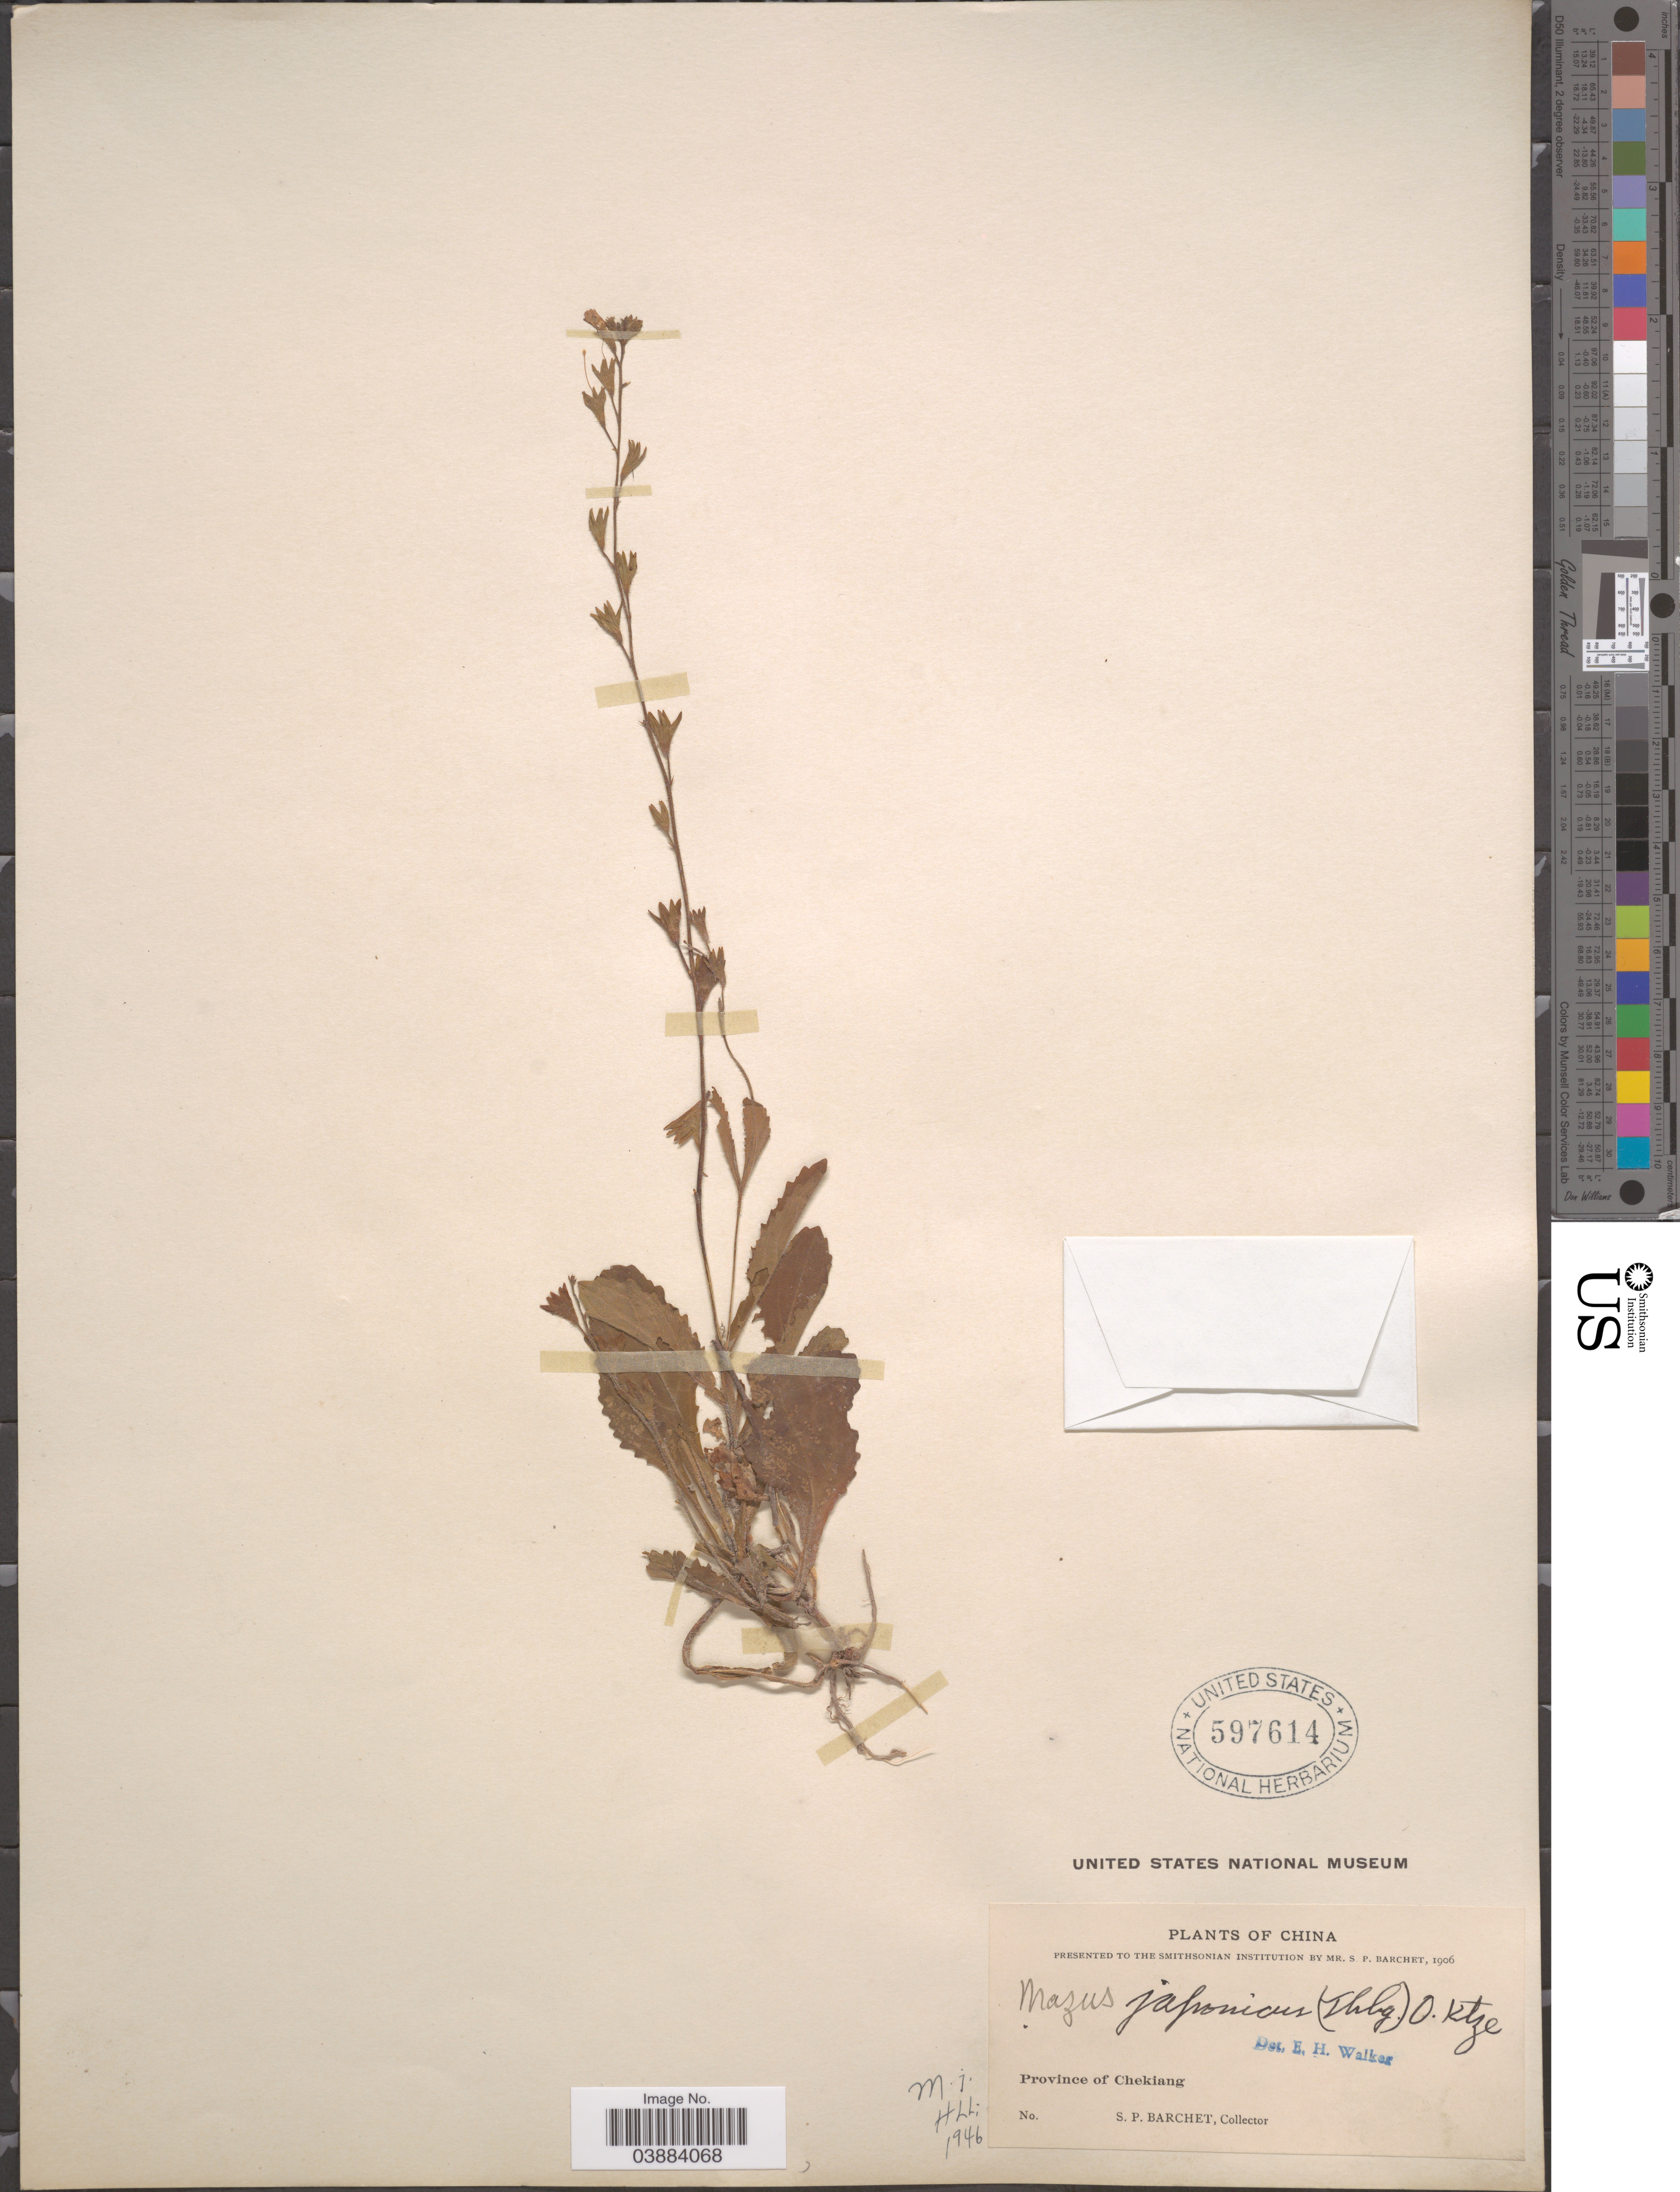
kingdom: Plantae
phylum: Tracheophyta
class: Magnoliopsida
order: Lamiales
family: Mazaceae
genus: Mazus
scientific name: Mazus japonicus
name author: (Thunb.) Kuntze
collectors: S. P. Barchet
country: China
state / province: Zhejiang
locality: Province of Chekiang.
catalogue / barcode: US 597614